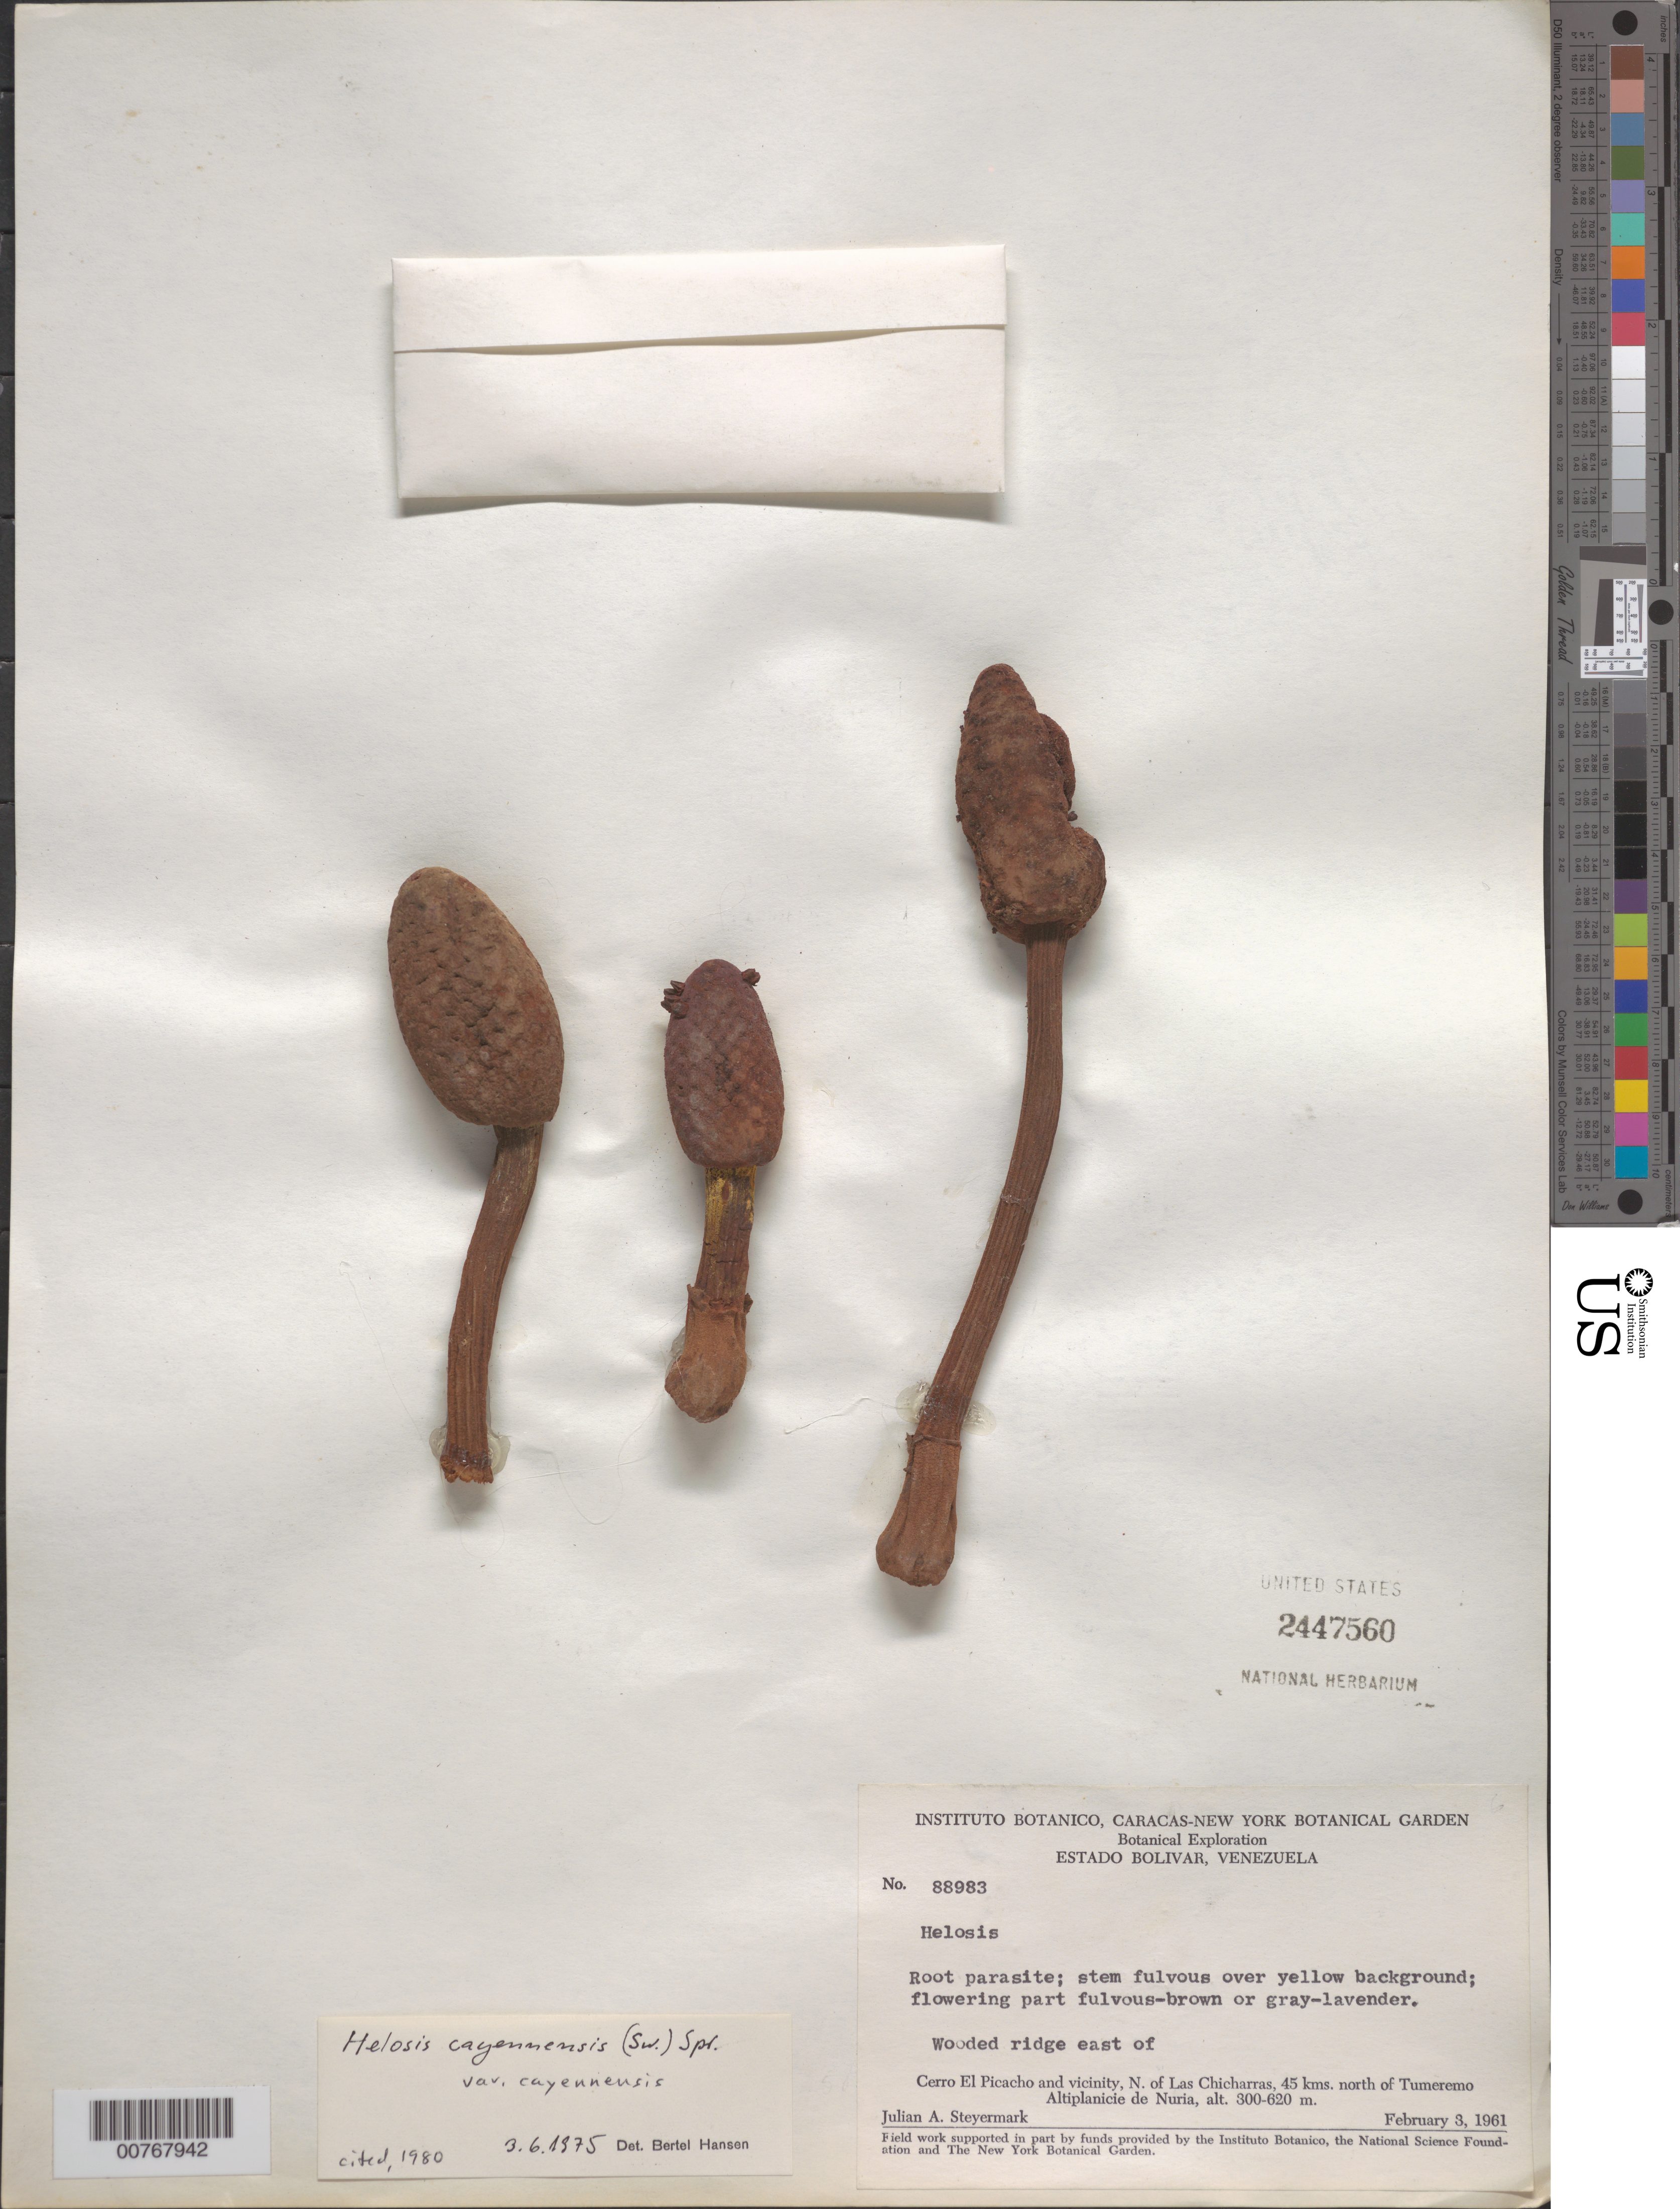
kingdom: Plantae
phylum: Tracheophyta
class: Magnoliopsida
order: Santalales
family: Balanophoraceae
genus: Helosis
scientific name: Helosis cayennensis var. cayennensis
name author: (Sw.) Spreng.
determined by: Hansen, B.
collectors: J. Steyermark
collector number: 88983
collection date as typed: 3-Feb-61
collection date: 1961-02-03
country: Venezuela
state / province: Bolívar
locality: Cerro El Picacho, N of Las Chicharras, 45 km N of Tumeremo, Altiplanicie de Nuria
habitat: Wooded ridge east of Cerro El Picacho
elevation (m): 300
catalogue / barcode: US 2447560